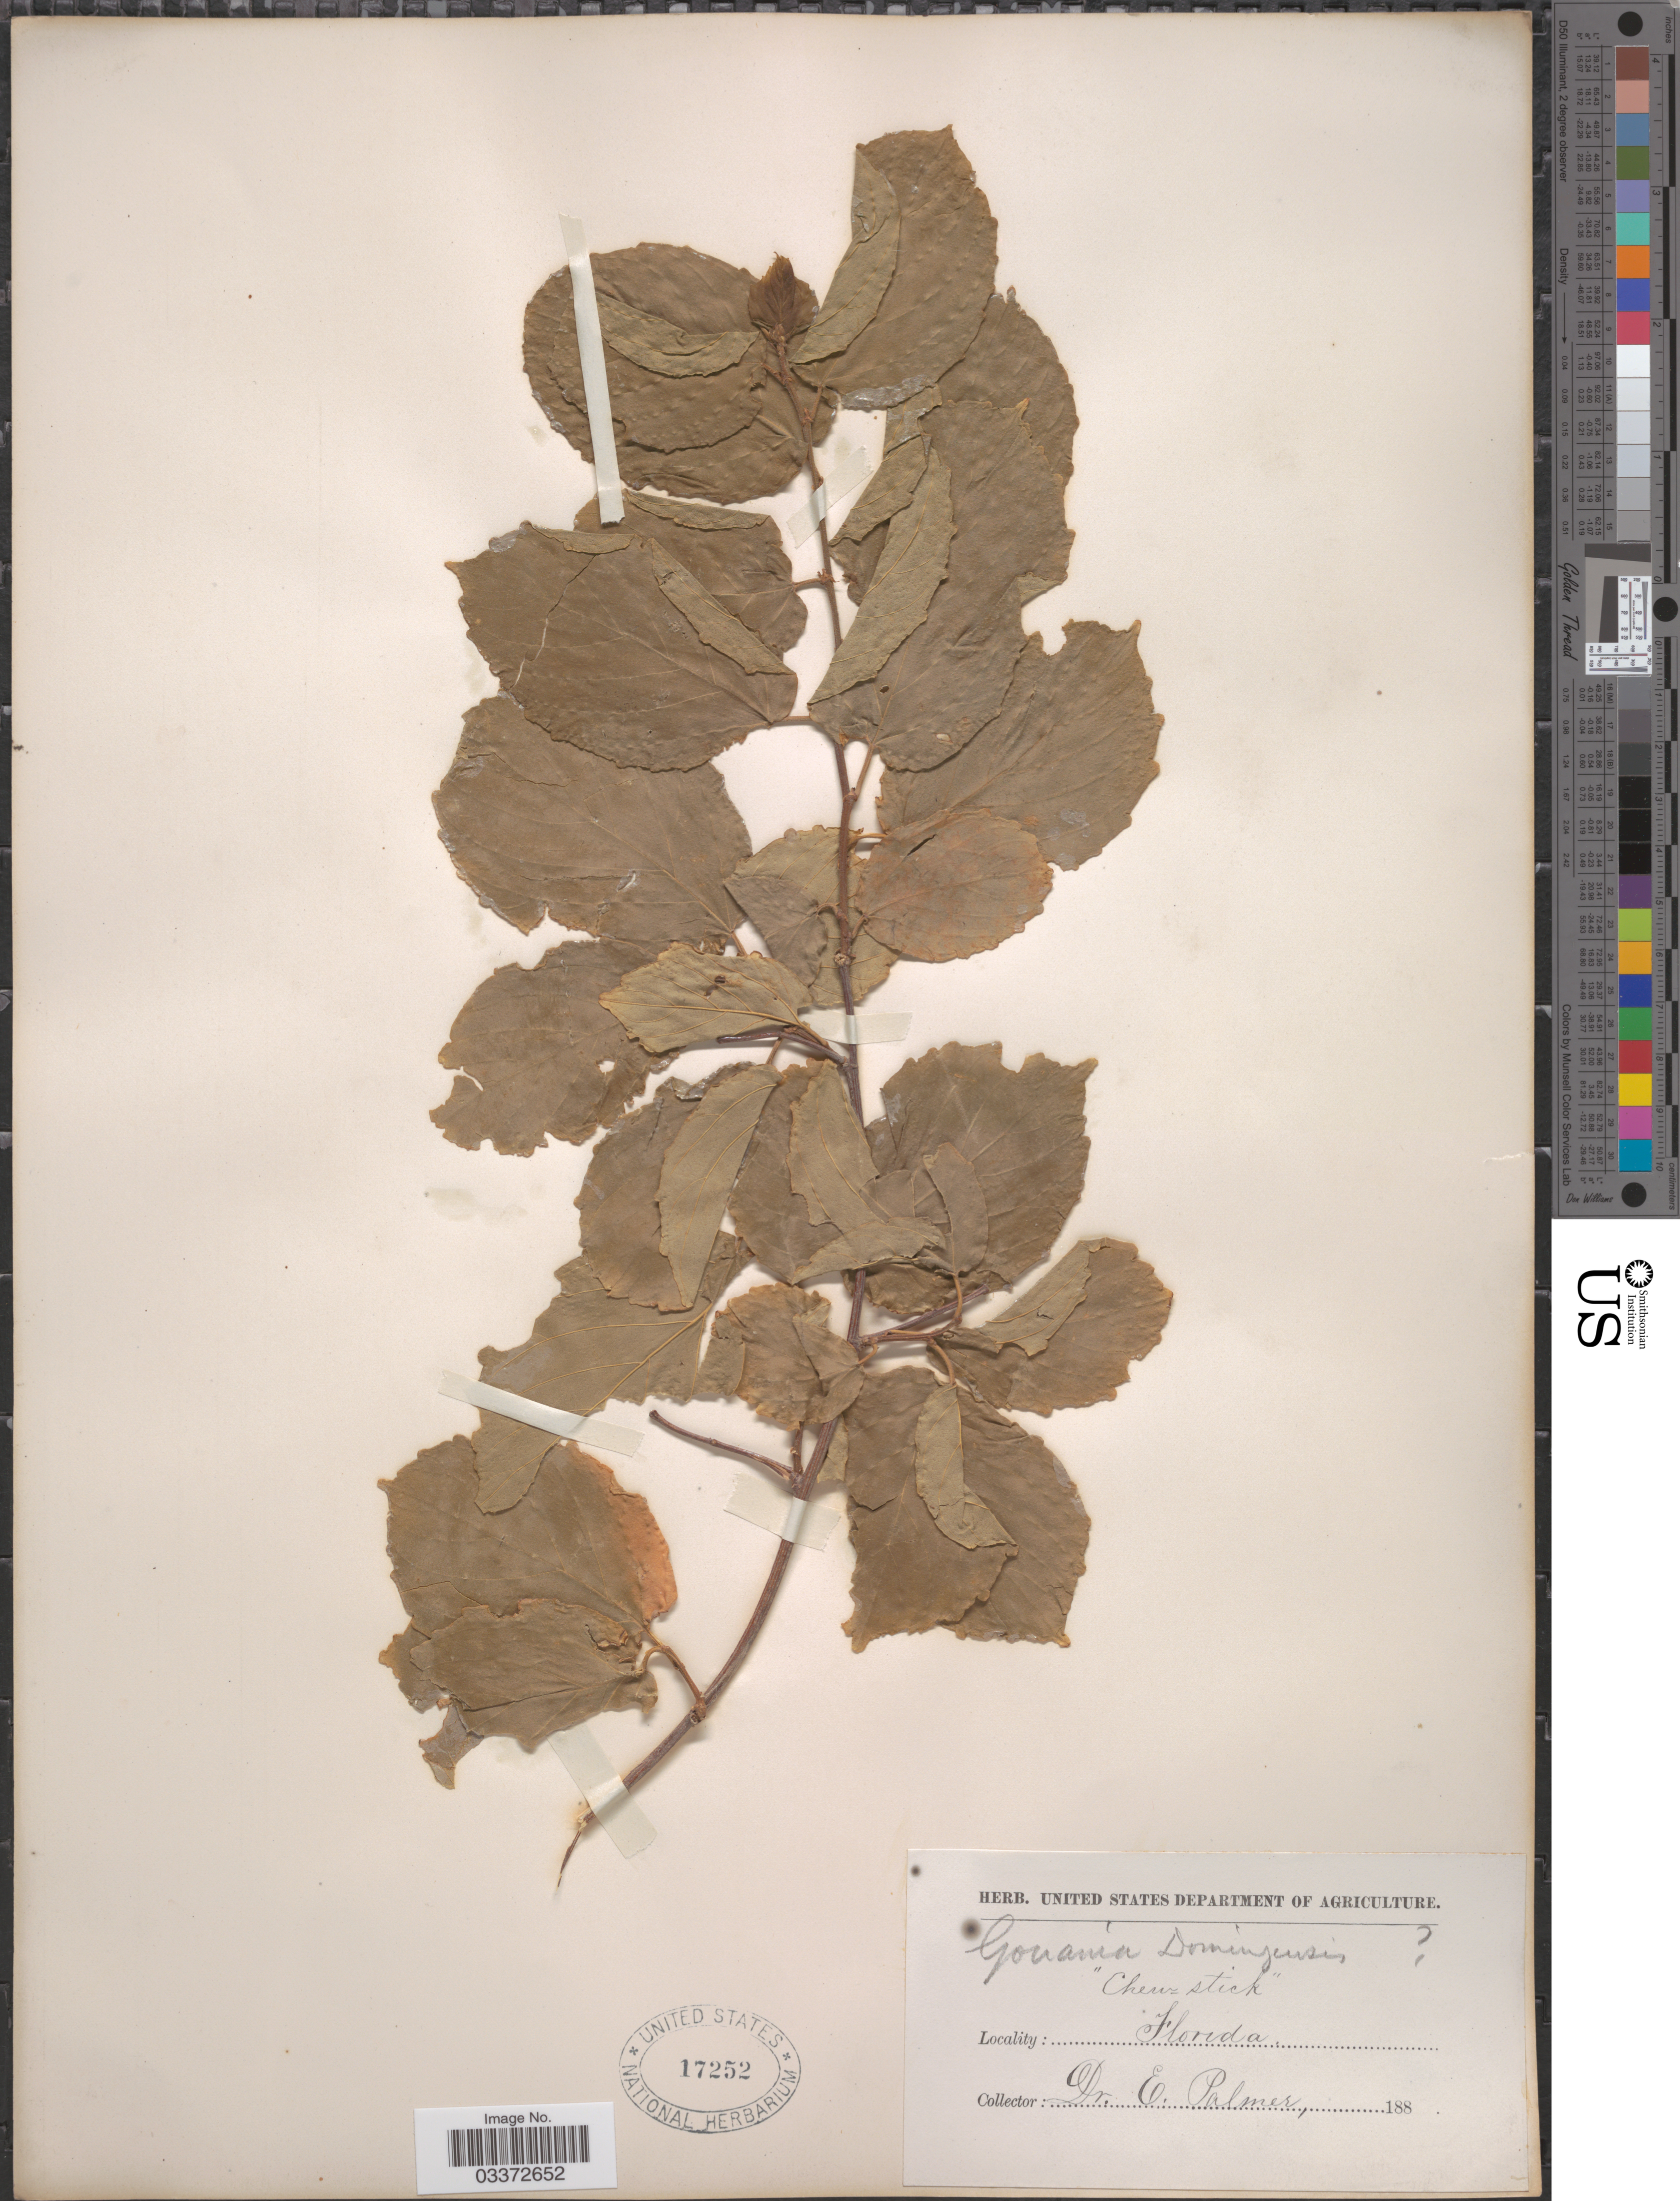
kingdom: Plantae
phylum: Tracheophyta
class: Magnoliopsida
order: Rosales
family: Rhamnaceae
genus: Gouania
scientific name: Gouania lupuloides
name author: (L.) Urb.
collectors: E. Palmer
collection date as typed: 188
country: United States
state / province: Florida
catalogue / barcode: US 17252